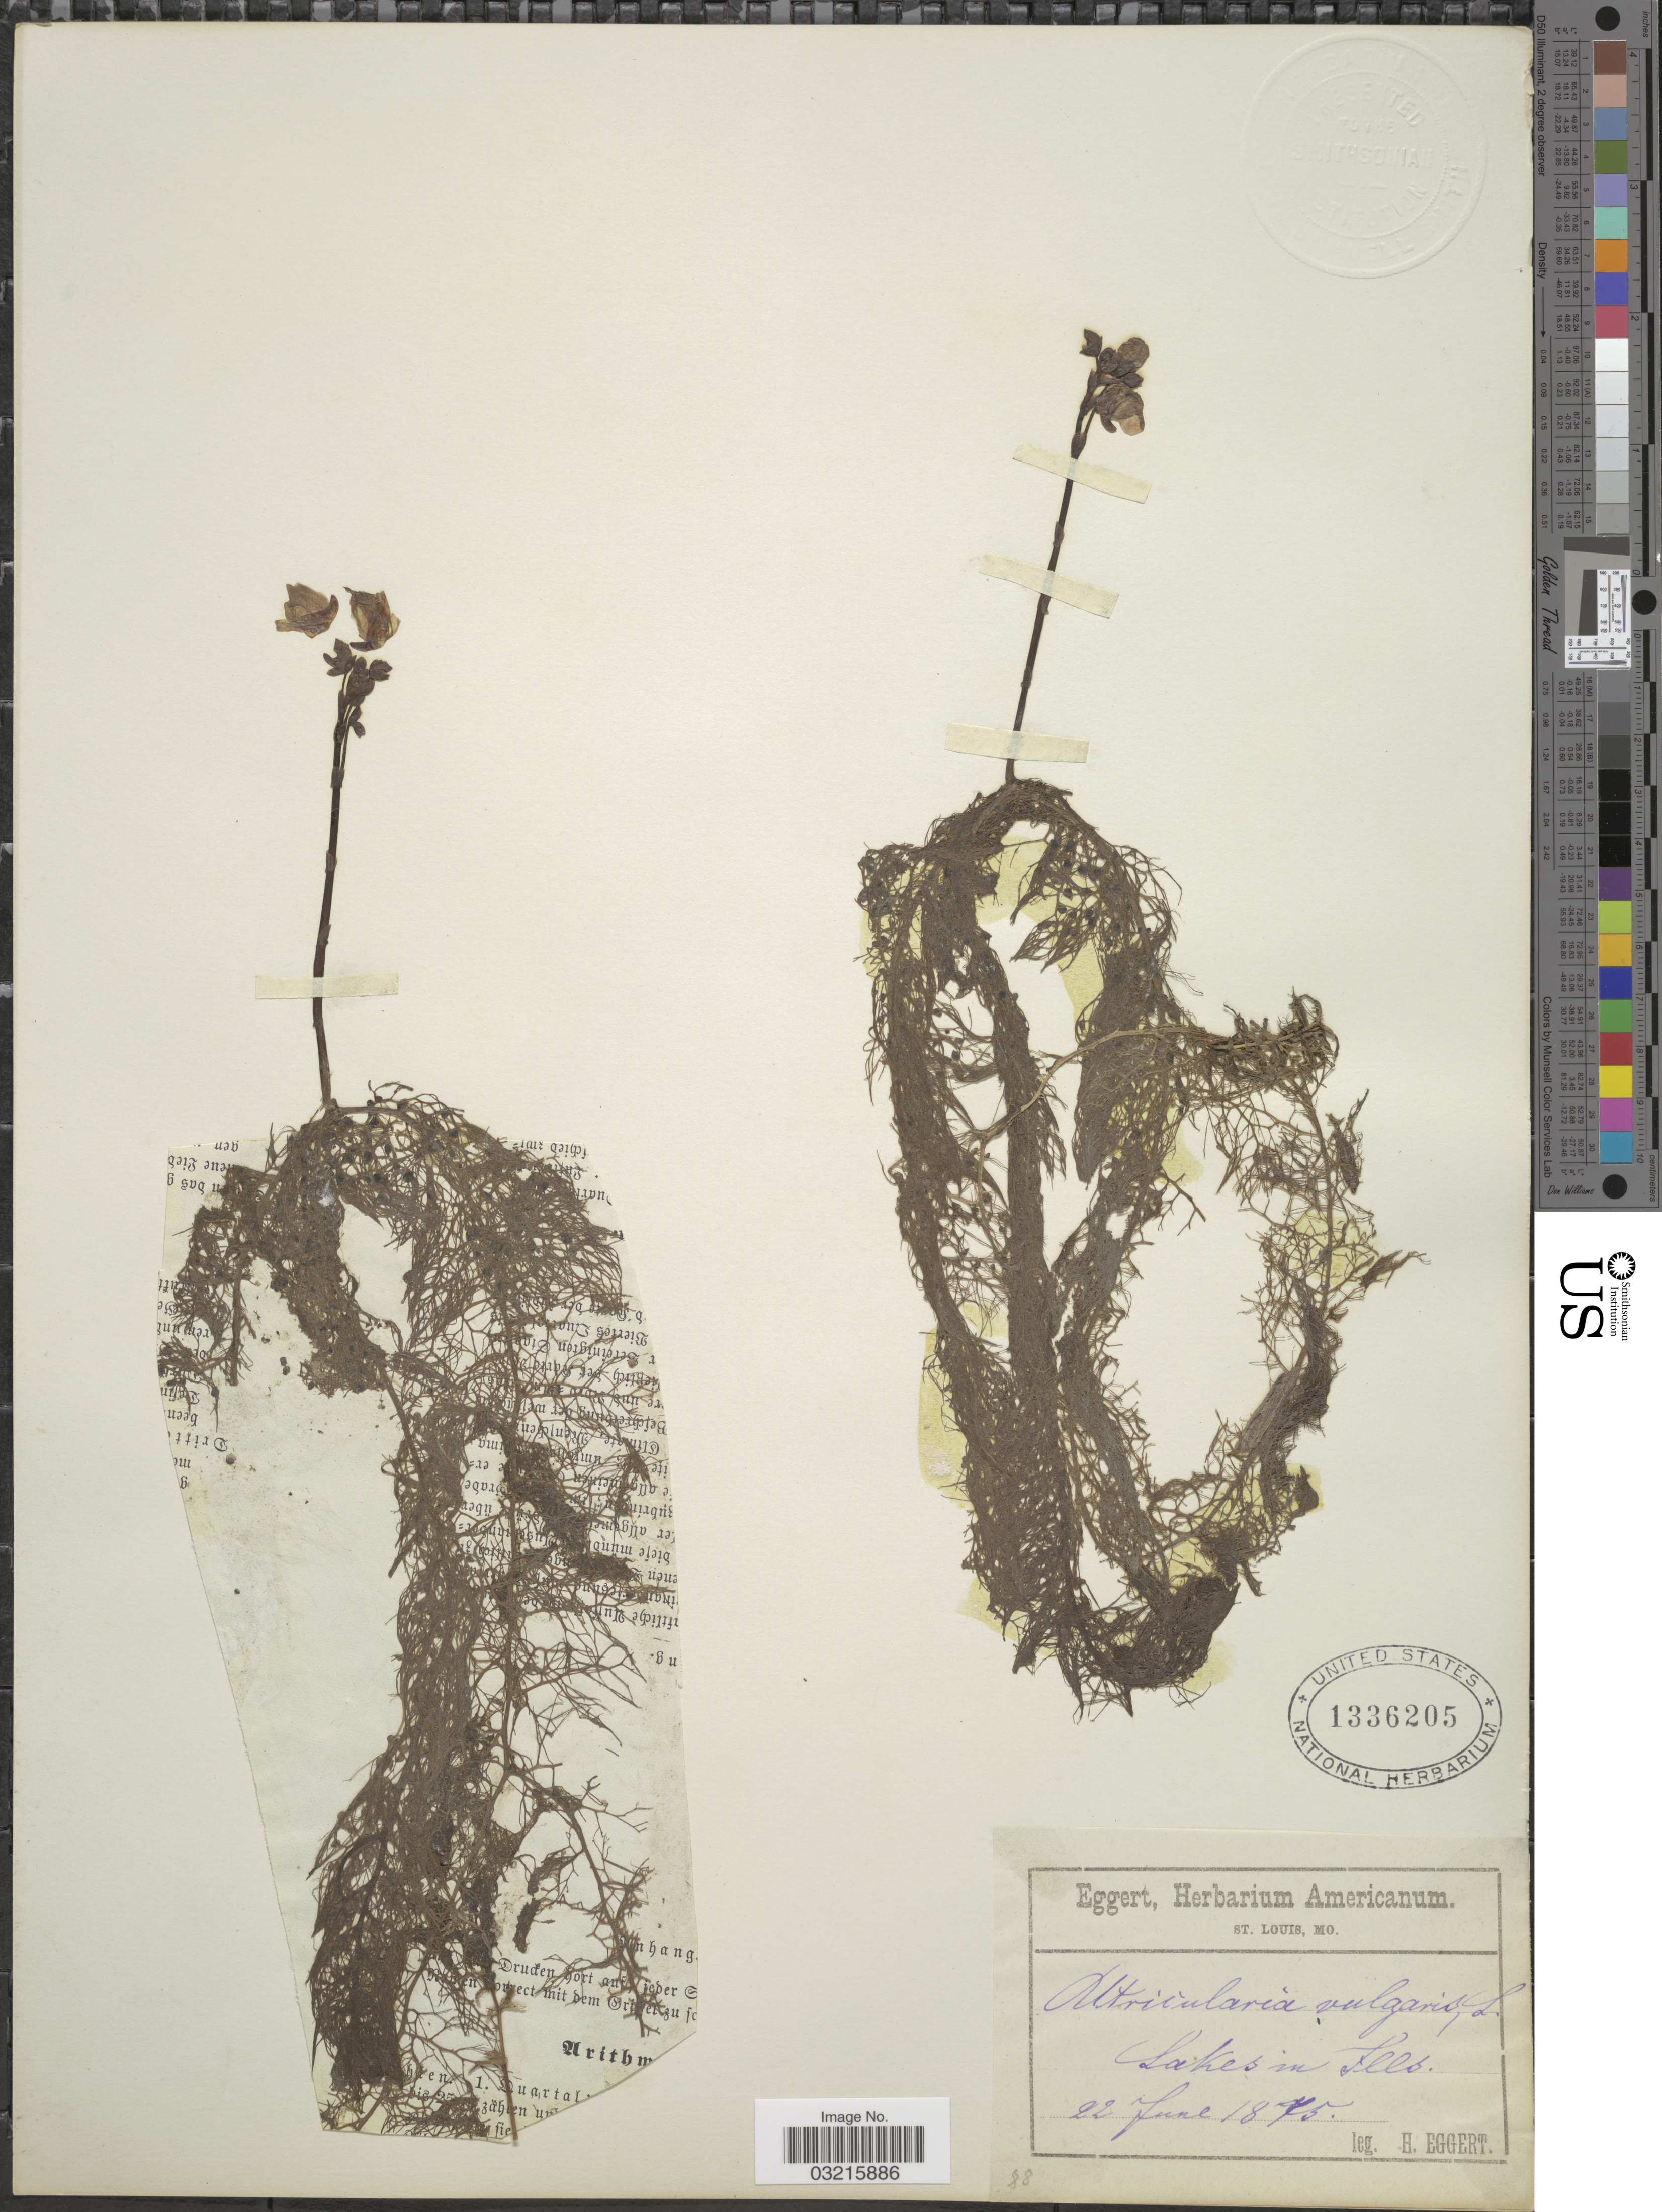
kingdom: Plantae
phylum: Tracheophyta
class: Magnoliopsida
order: Lamiales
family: Lentibulariaceae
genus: Utricularia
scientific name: Utricularia vulgaris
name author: L.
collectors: H. Eggert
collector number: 88?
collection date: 1875-06-22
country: United States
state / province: Illinois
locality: Lakes in Ills.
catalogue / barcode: US 1336205